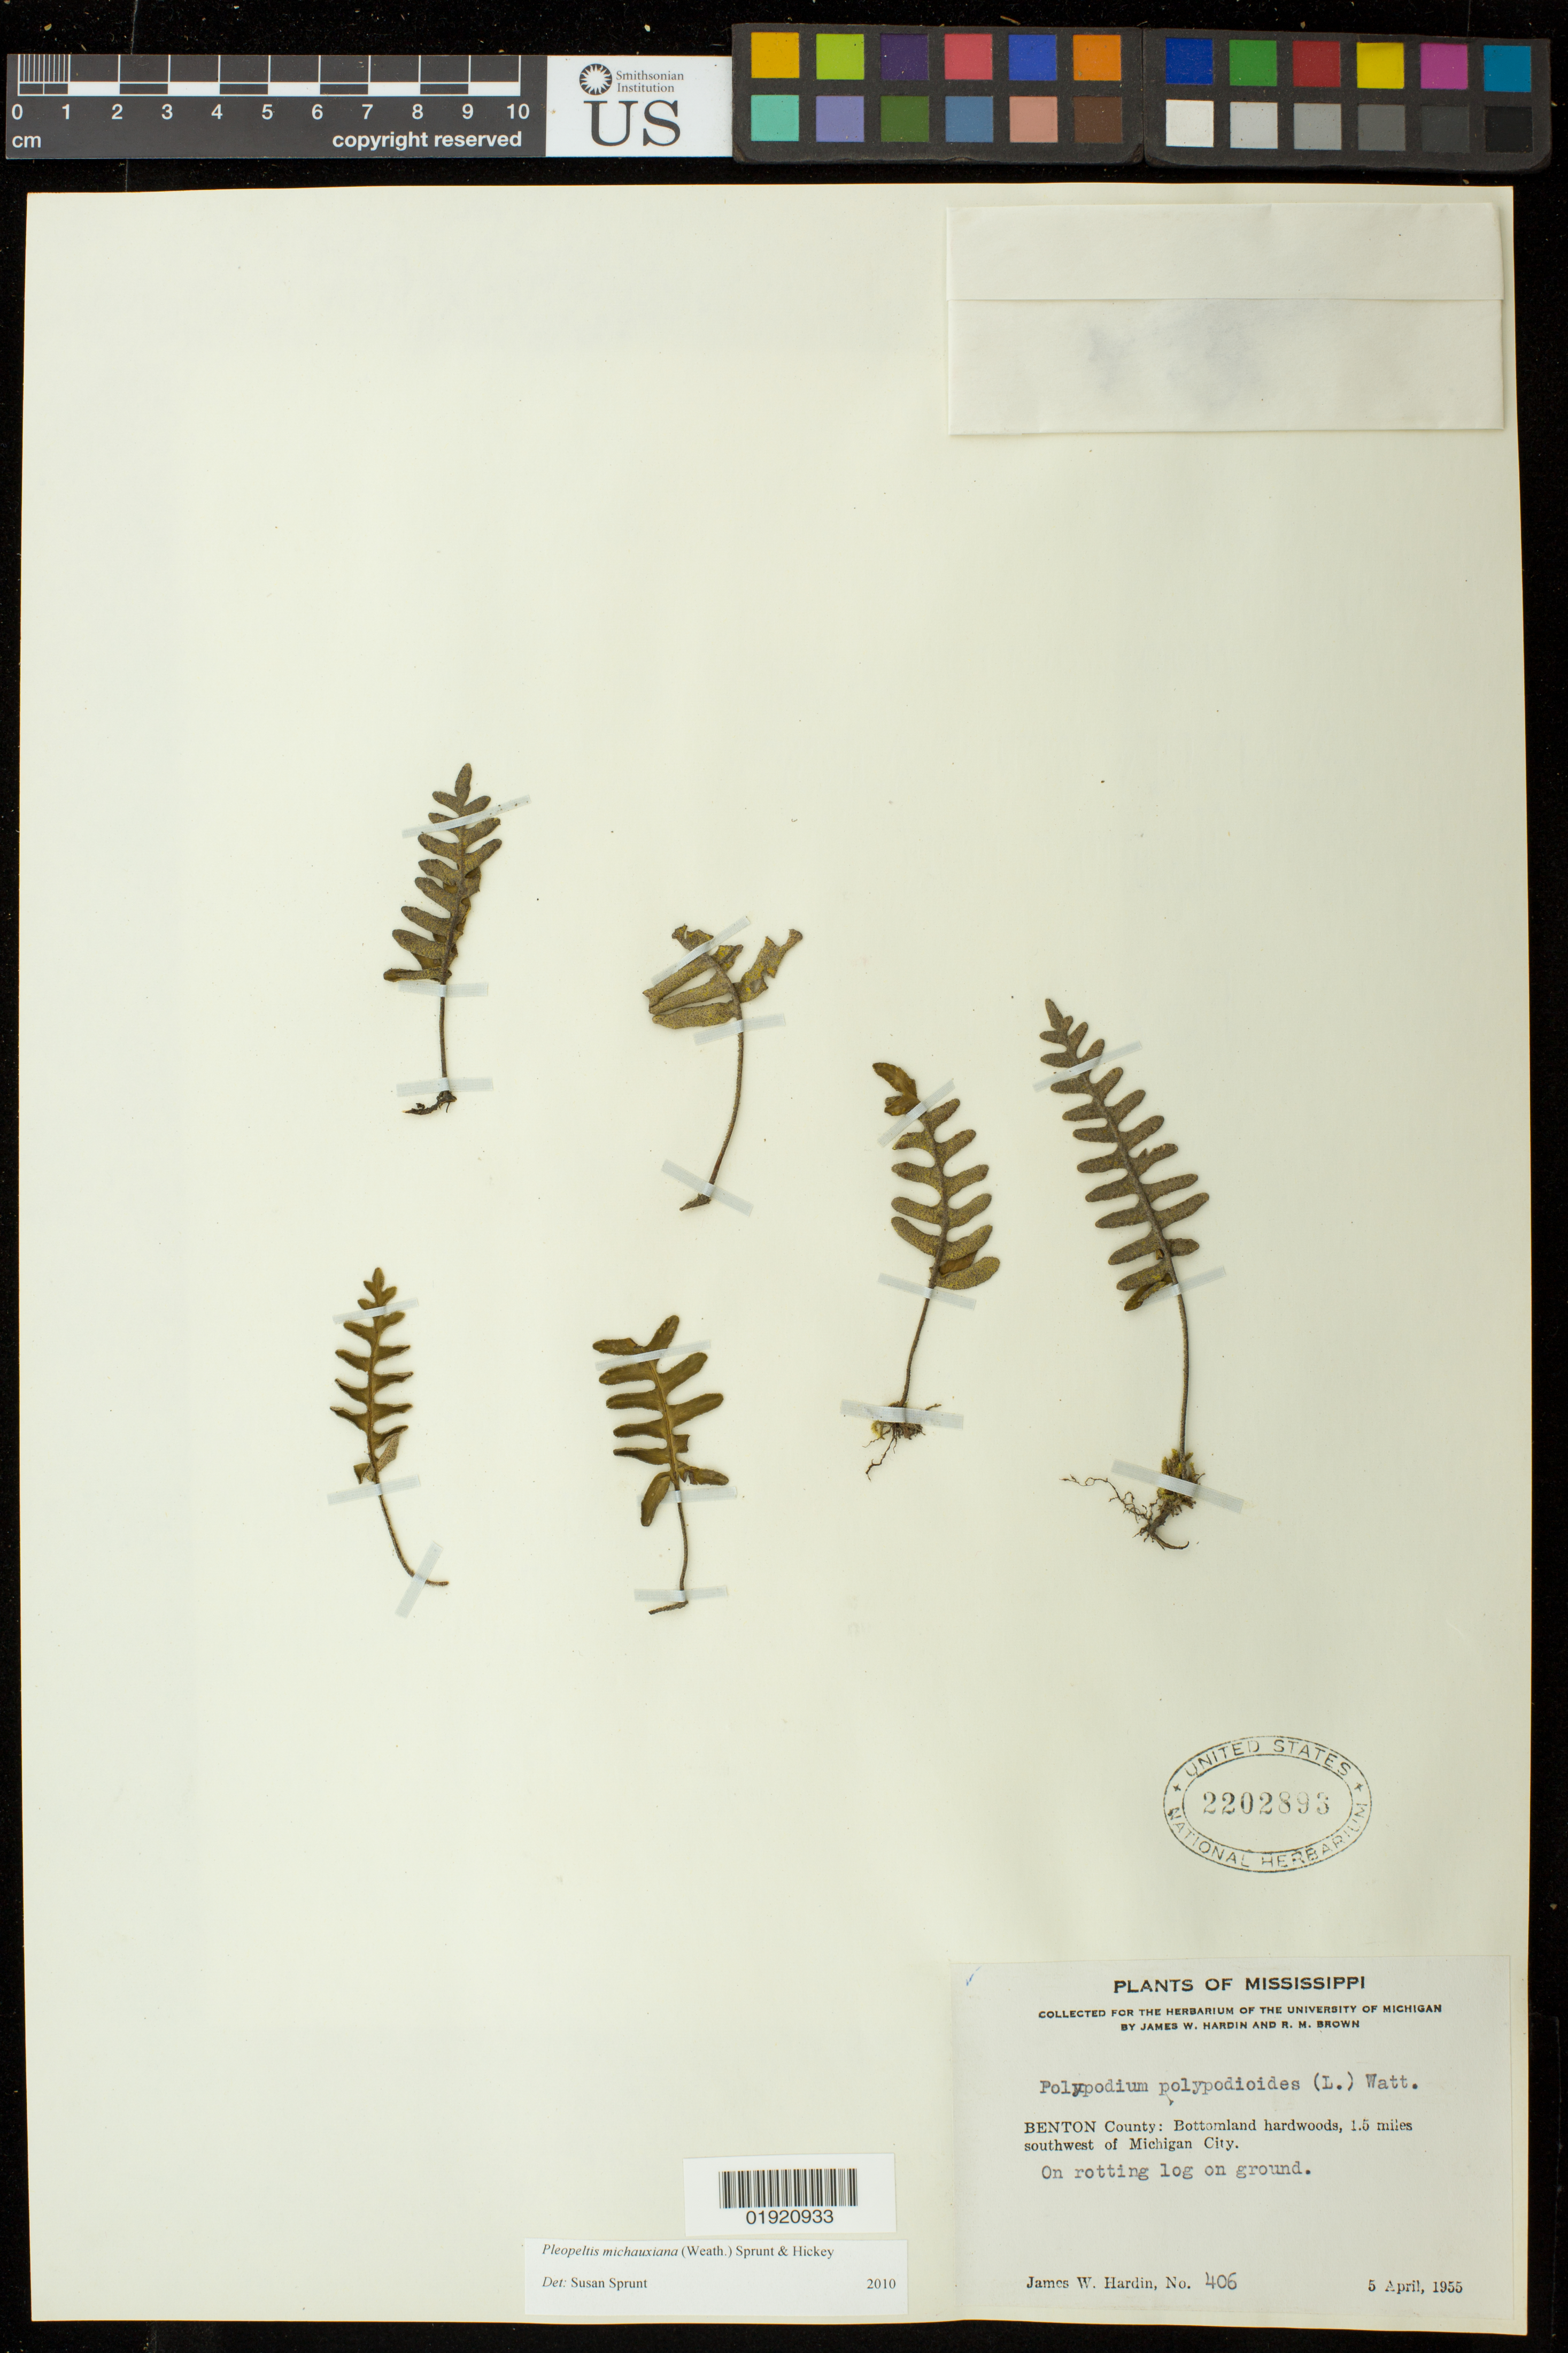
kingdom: Plantae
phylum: Tracheophyta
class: Polypodiopsida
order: Polypodiales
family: Polypodiaceae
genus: Pleopeltis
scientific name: Pleopeltis michauxiana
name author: (Weath.) Hickey & Sprunt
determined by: Sprunt, S. V.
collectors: J. Hardin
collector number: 406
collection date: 1955-04-05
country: United States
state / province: Mississippi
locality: Benton County: 1.5 miles southwest of Michigan City.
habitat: On rotting log on ground. Bottomland hardwoods.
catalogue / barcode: US 2202893